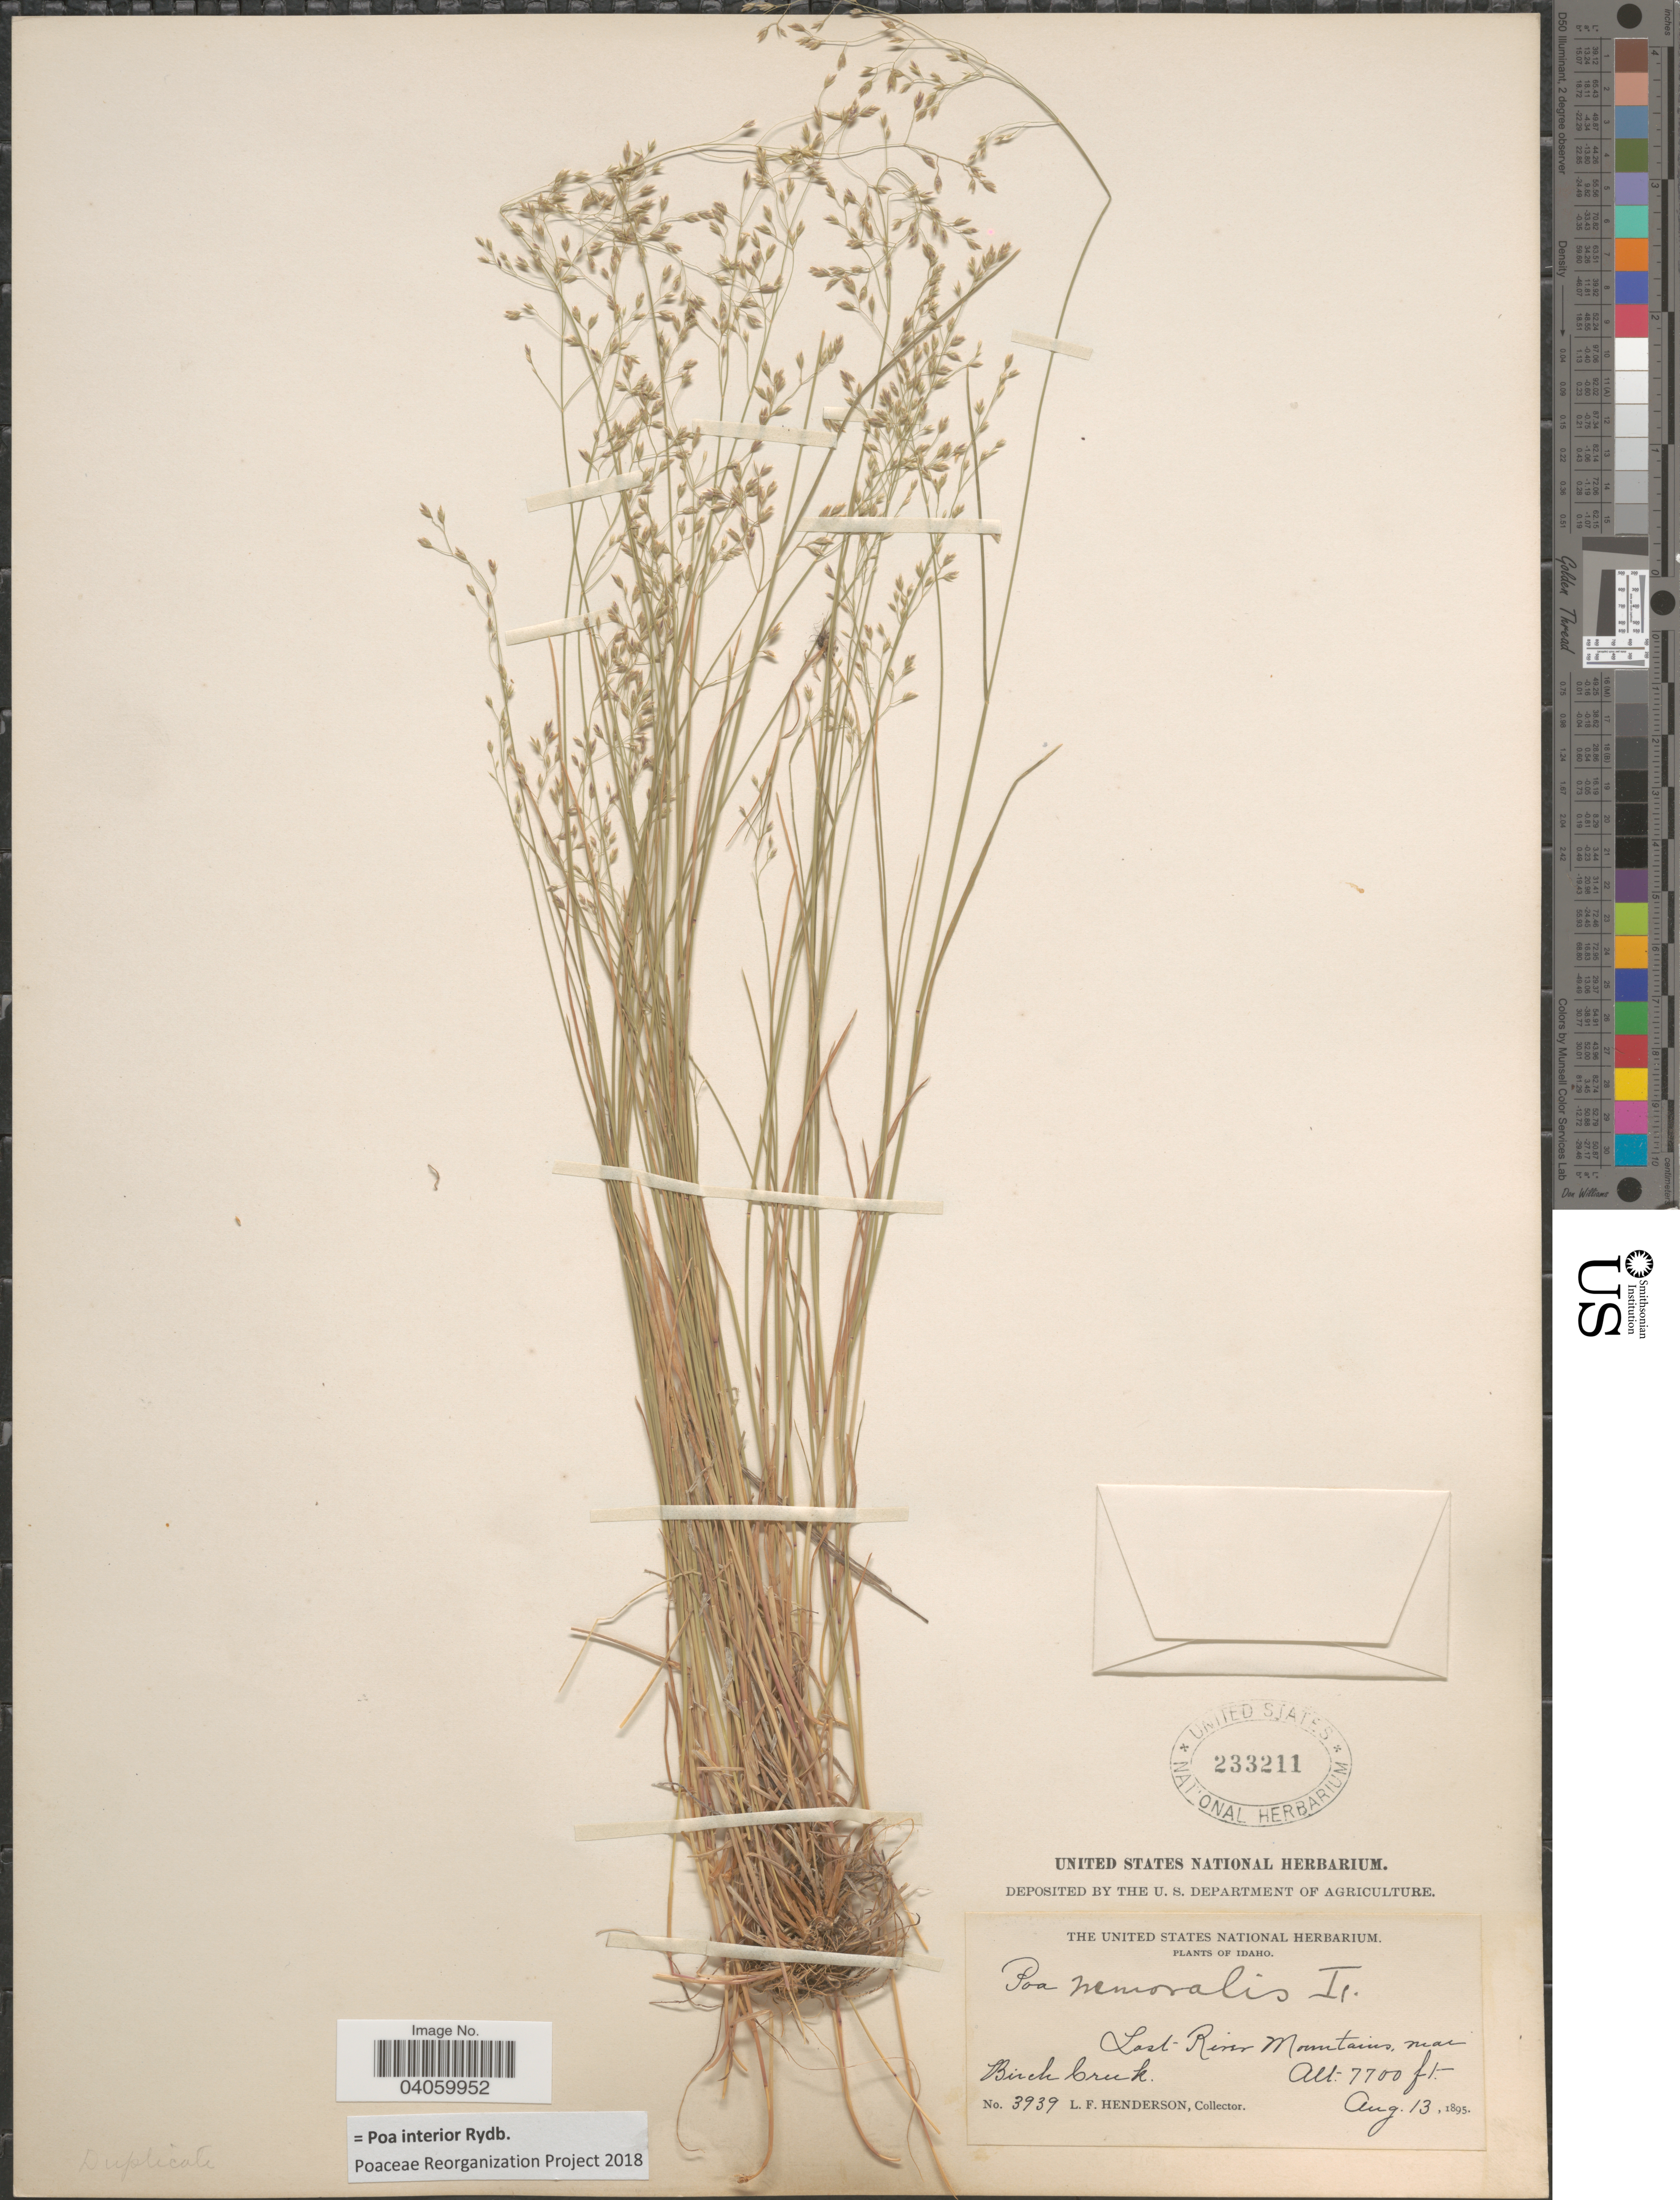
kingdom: Plantae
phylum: Tracheophyta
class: Liliopsida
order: Poales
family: Poaceae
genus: Poa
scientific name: Poa interior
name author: Rydb.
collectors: L. Henderson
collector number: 3939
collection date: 1895-08-13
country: United States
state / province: Idaho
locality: Last-River Mountains, near Birch Creek.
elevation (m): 2347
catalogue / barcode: US 233211